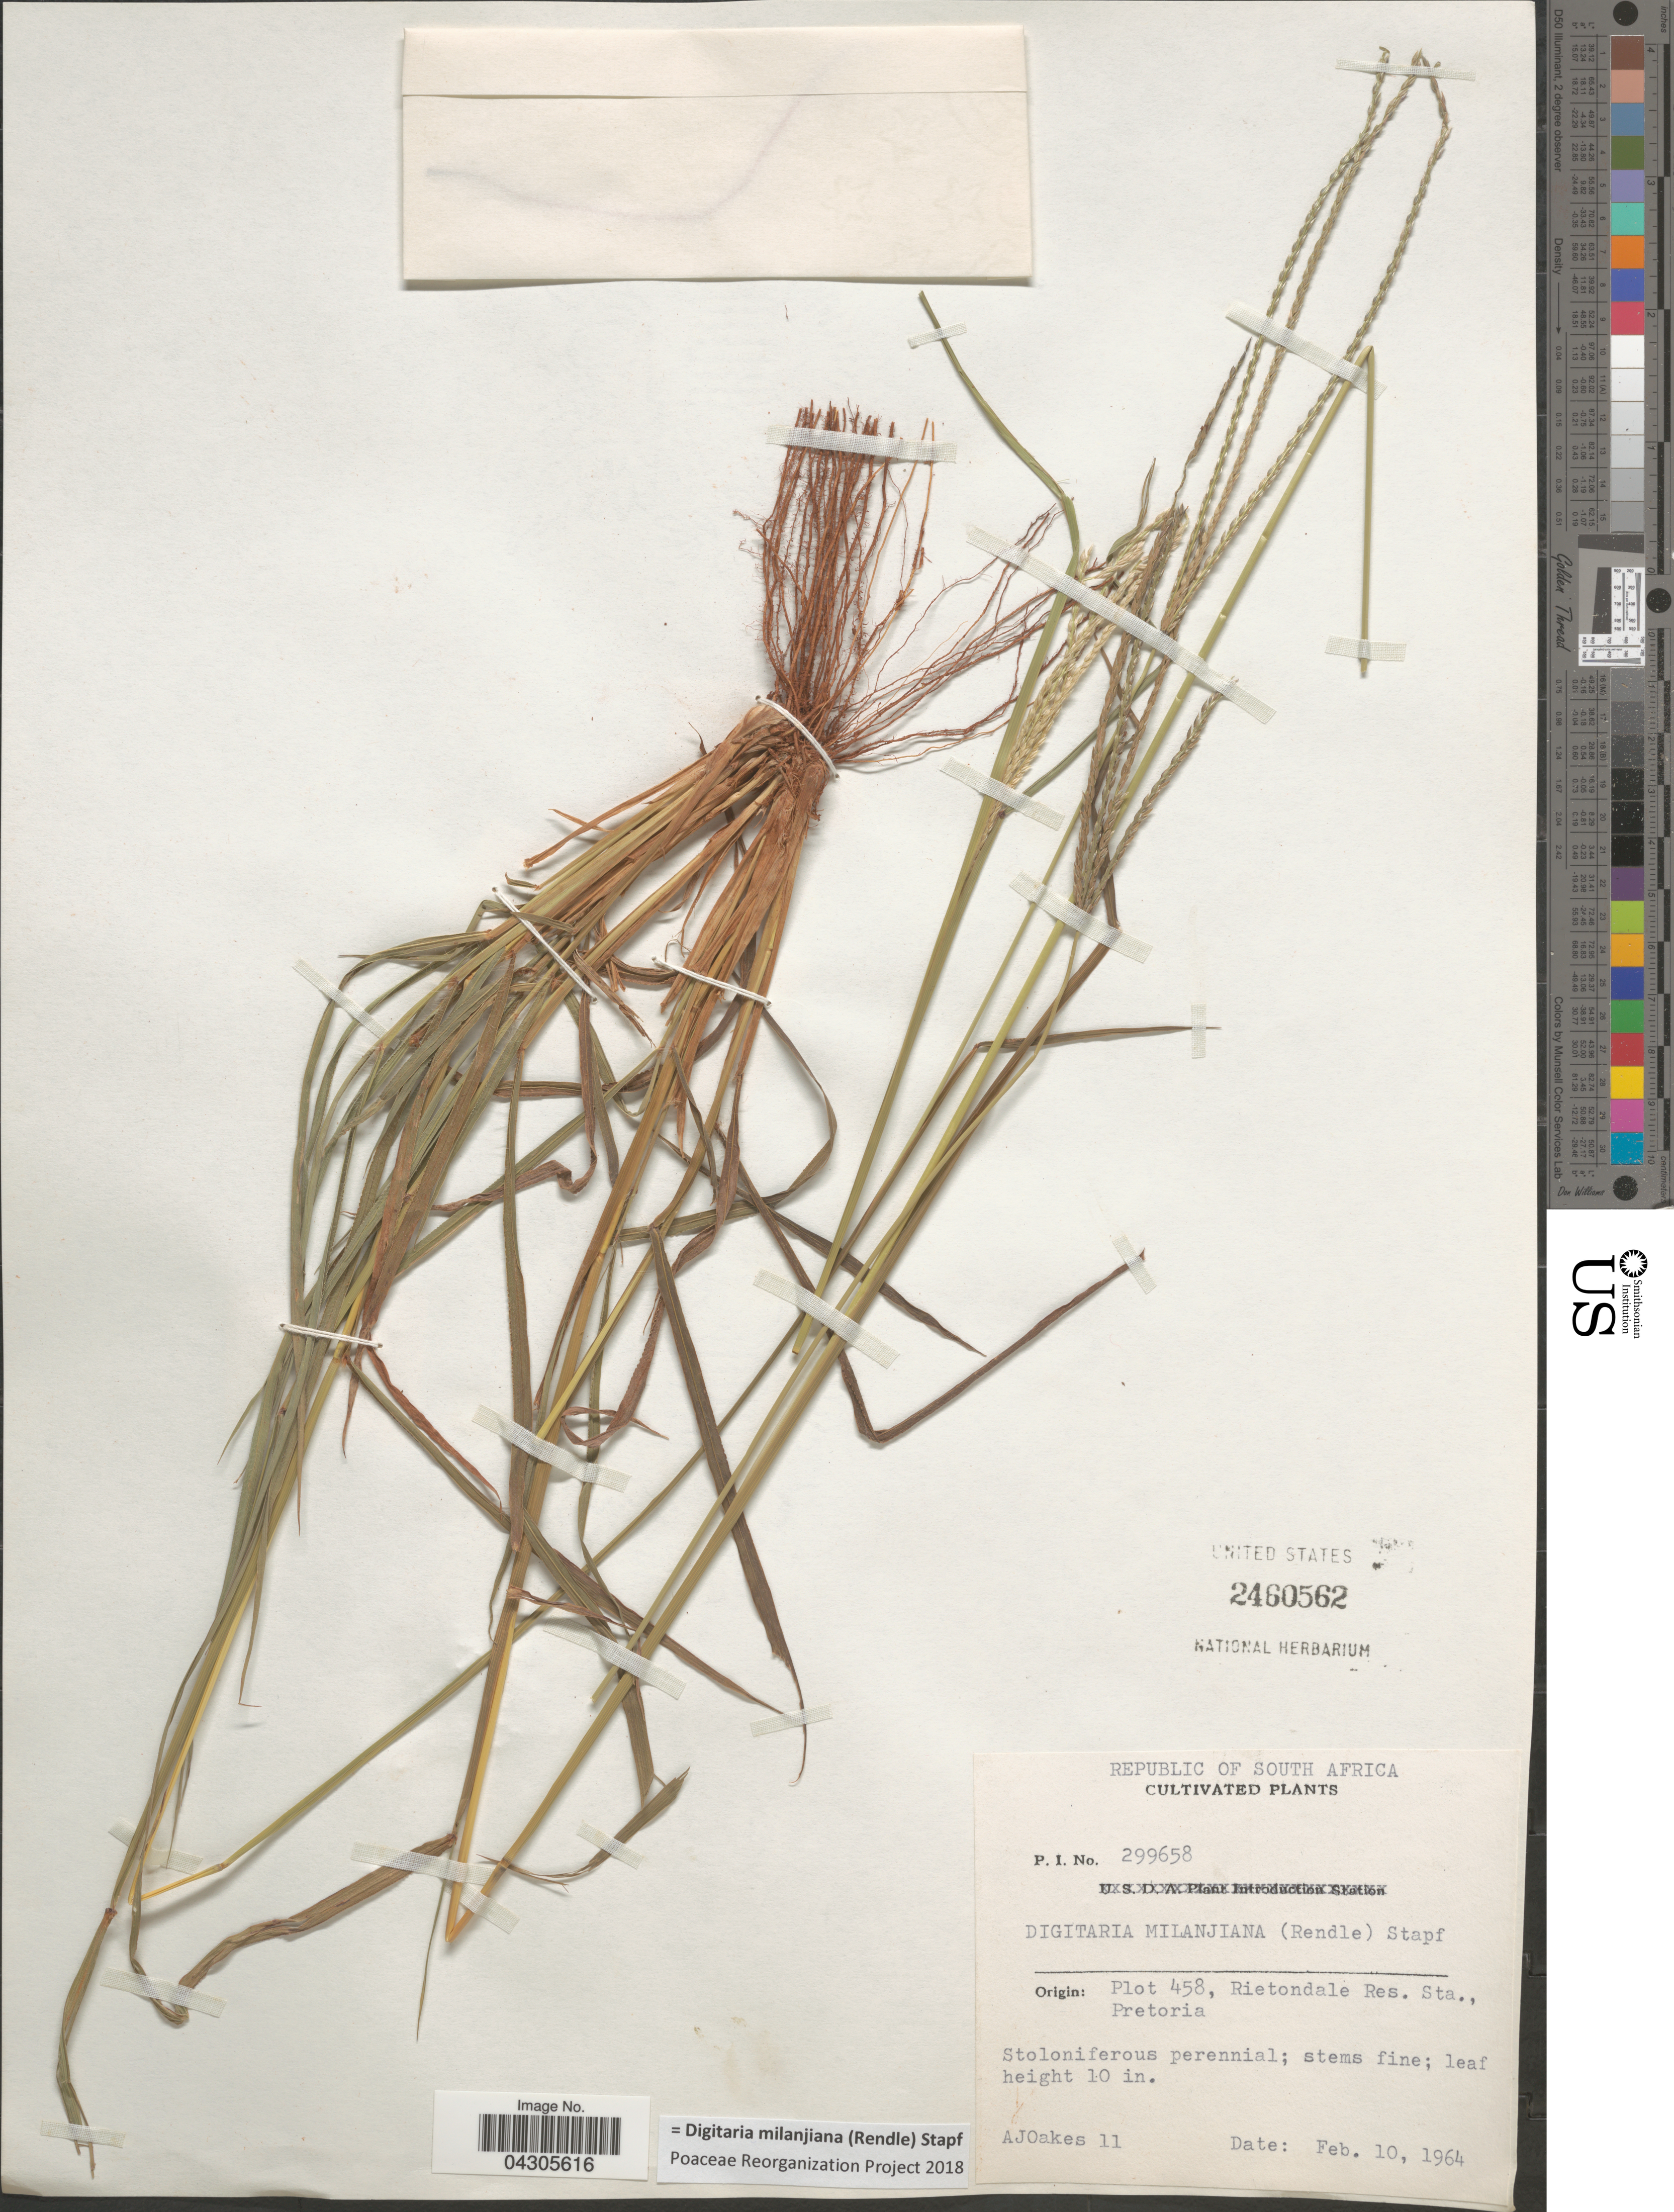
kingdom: Plantae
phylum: Tracheophyta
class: Liliopsida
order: Poales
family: Poaceae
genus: Digitaria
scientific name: Digitaria milanjiana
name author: (Rendle) Stapf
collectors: A. Oakes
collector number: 11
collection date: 1964-02-10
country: South Africa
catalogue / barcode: US 2460562